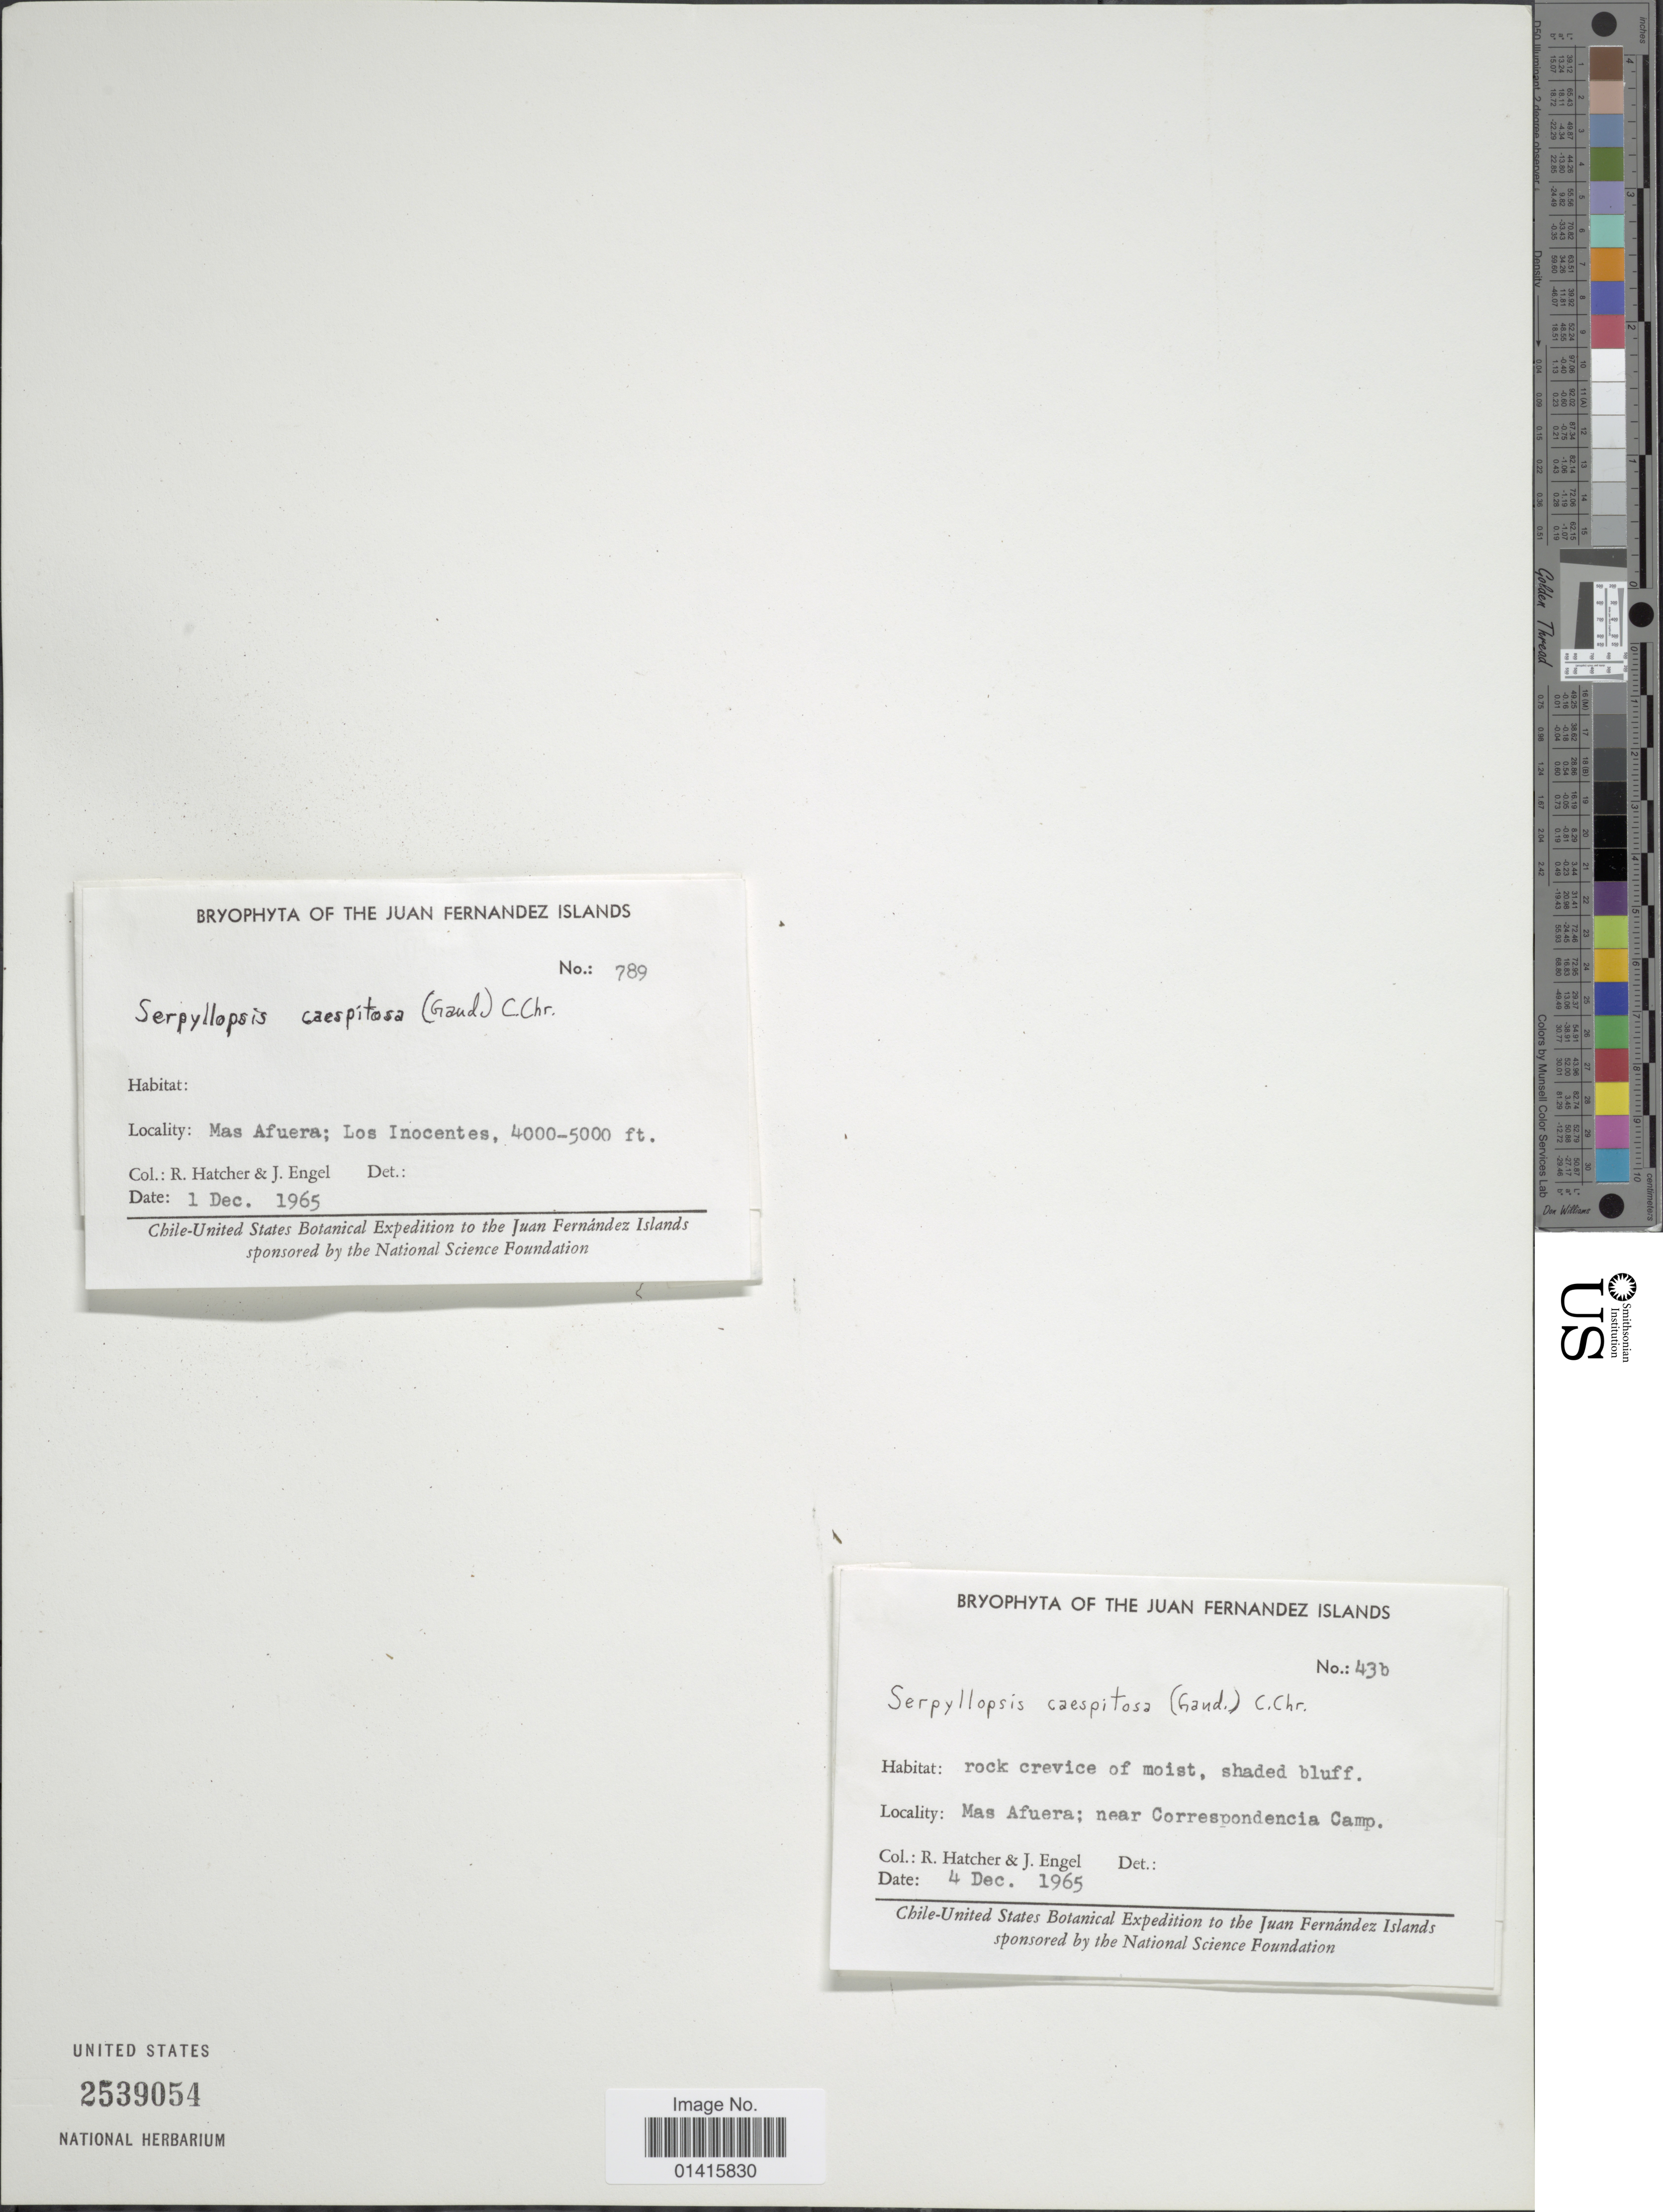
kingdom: Plantae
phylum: Tracheophyta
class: Polypodiopsida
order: Hymenophyllales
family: Hymenophyllaceae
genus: Hymenophyllum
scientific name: Hymenophyllum caespitosum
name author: Gaudich.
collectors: R. Hatcher & J. J. Engel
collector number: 43b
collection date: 1965-12-01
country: Chile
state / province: Valparaíso (V)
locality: Juan Fernandez Islands, Mas Afuera near Correspondencia Camp.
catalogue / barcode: US 2539054